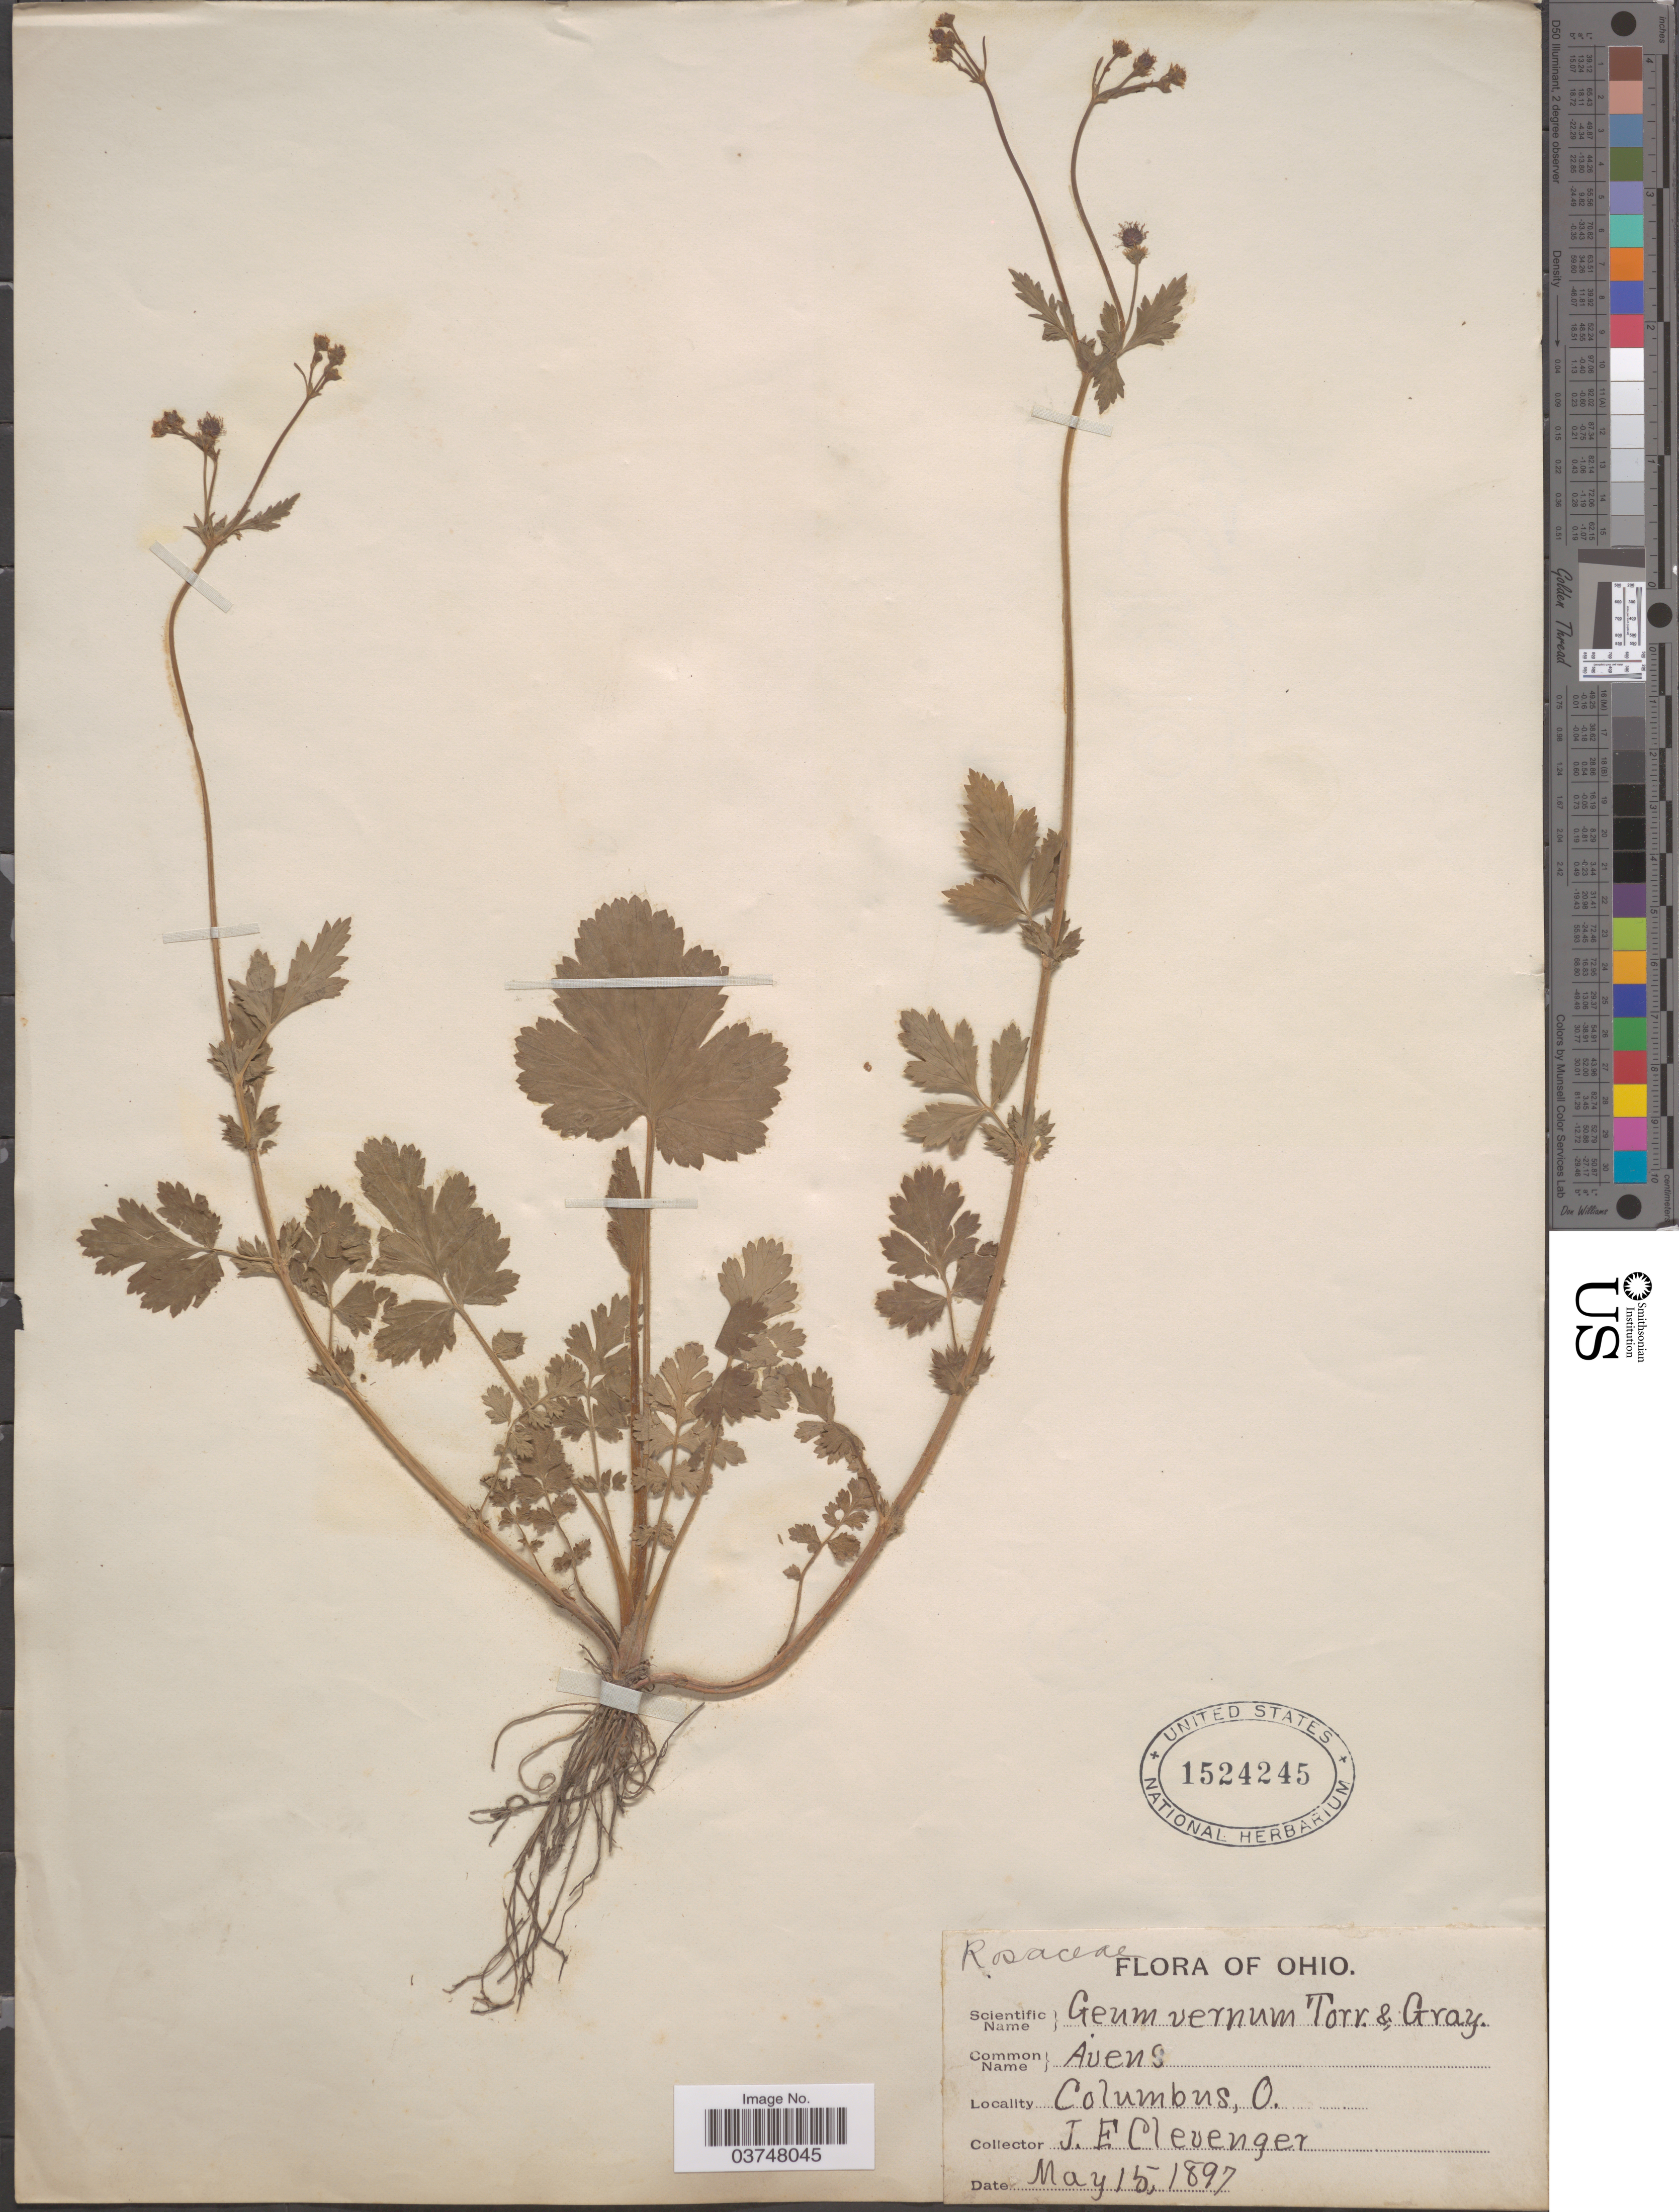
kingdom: Plantae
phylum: Tracheophyta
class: Magnoliopsida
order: Rosales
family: Rosaceae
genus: Geum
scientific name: Geum vernum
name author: (Raf.) Torr. & A. Gray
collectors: J. Clevenger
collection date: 1897-05-15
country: United States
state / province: Ohio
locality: Columbus.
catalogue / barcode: US 1524245